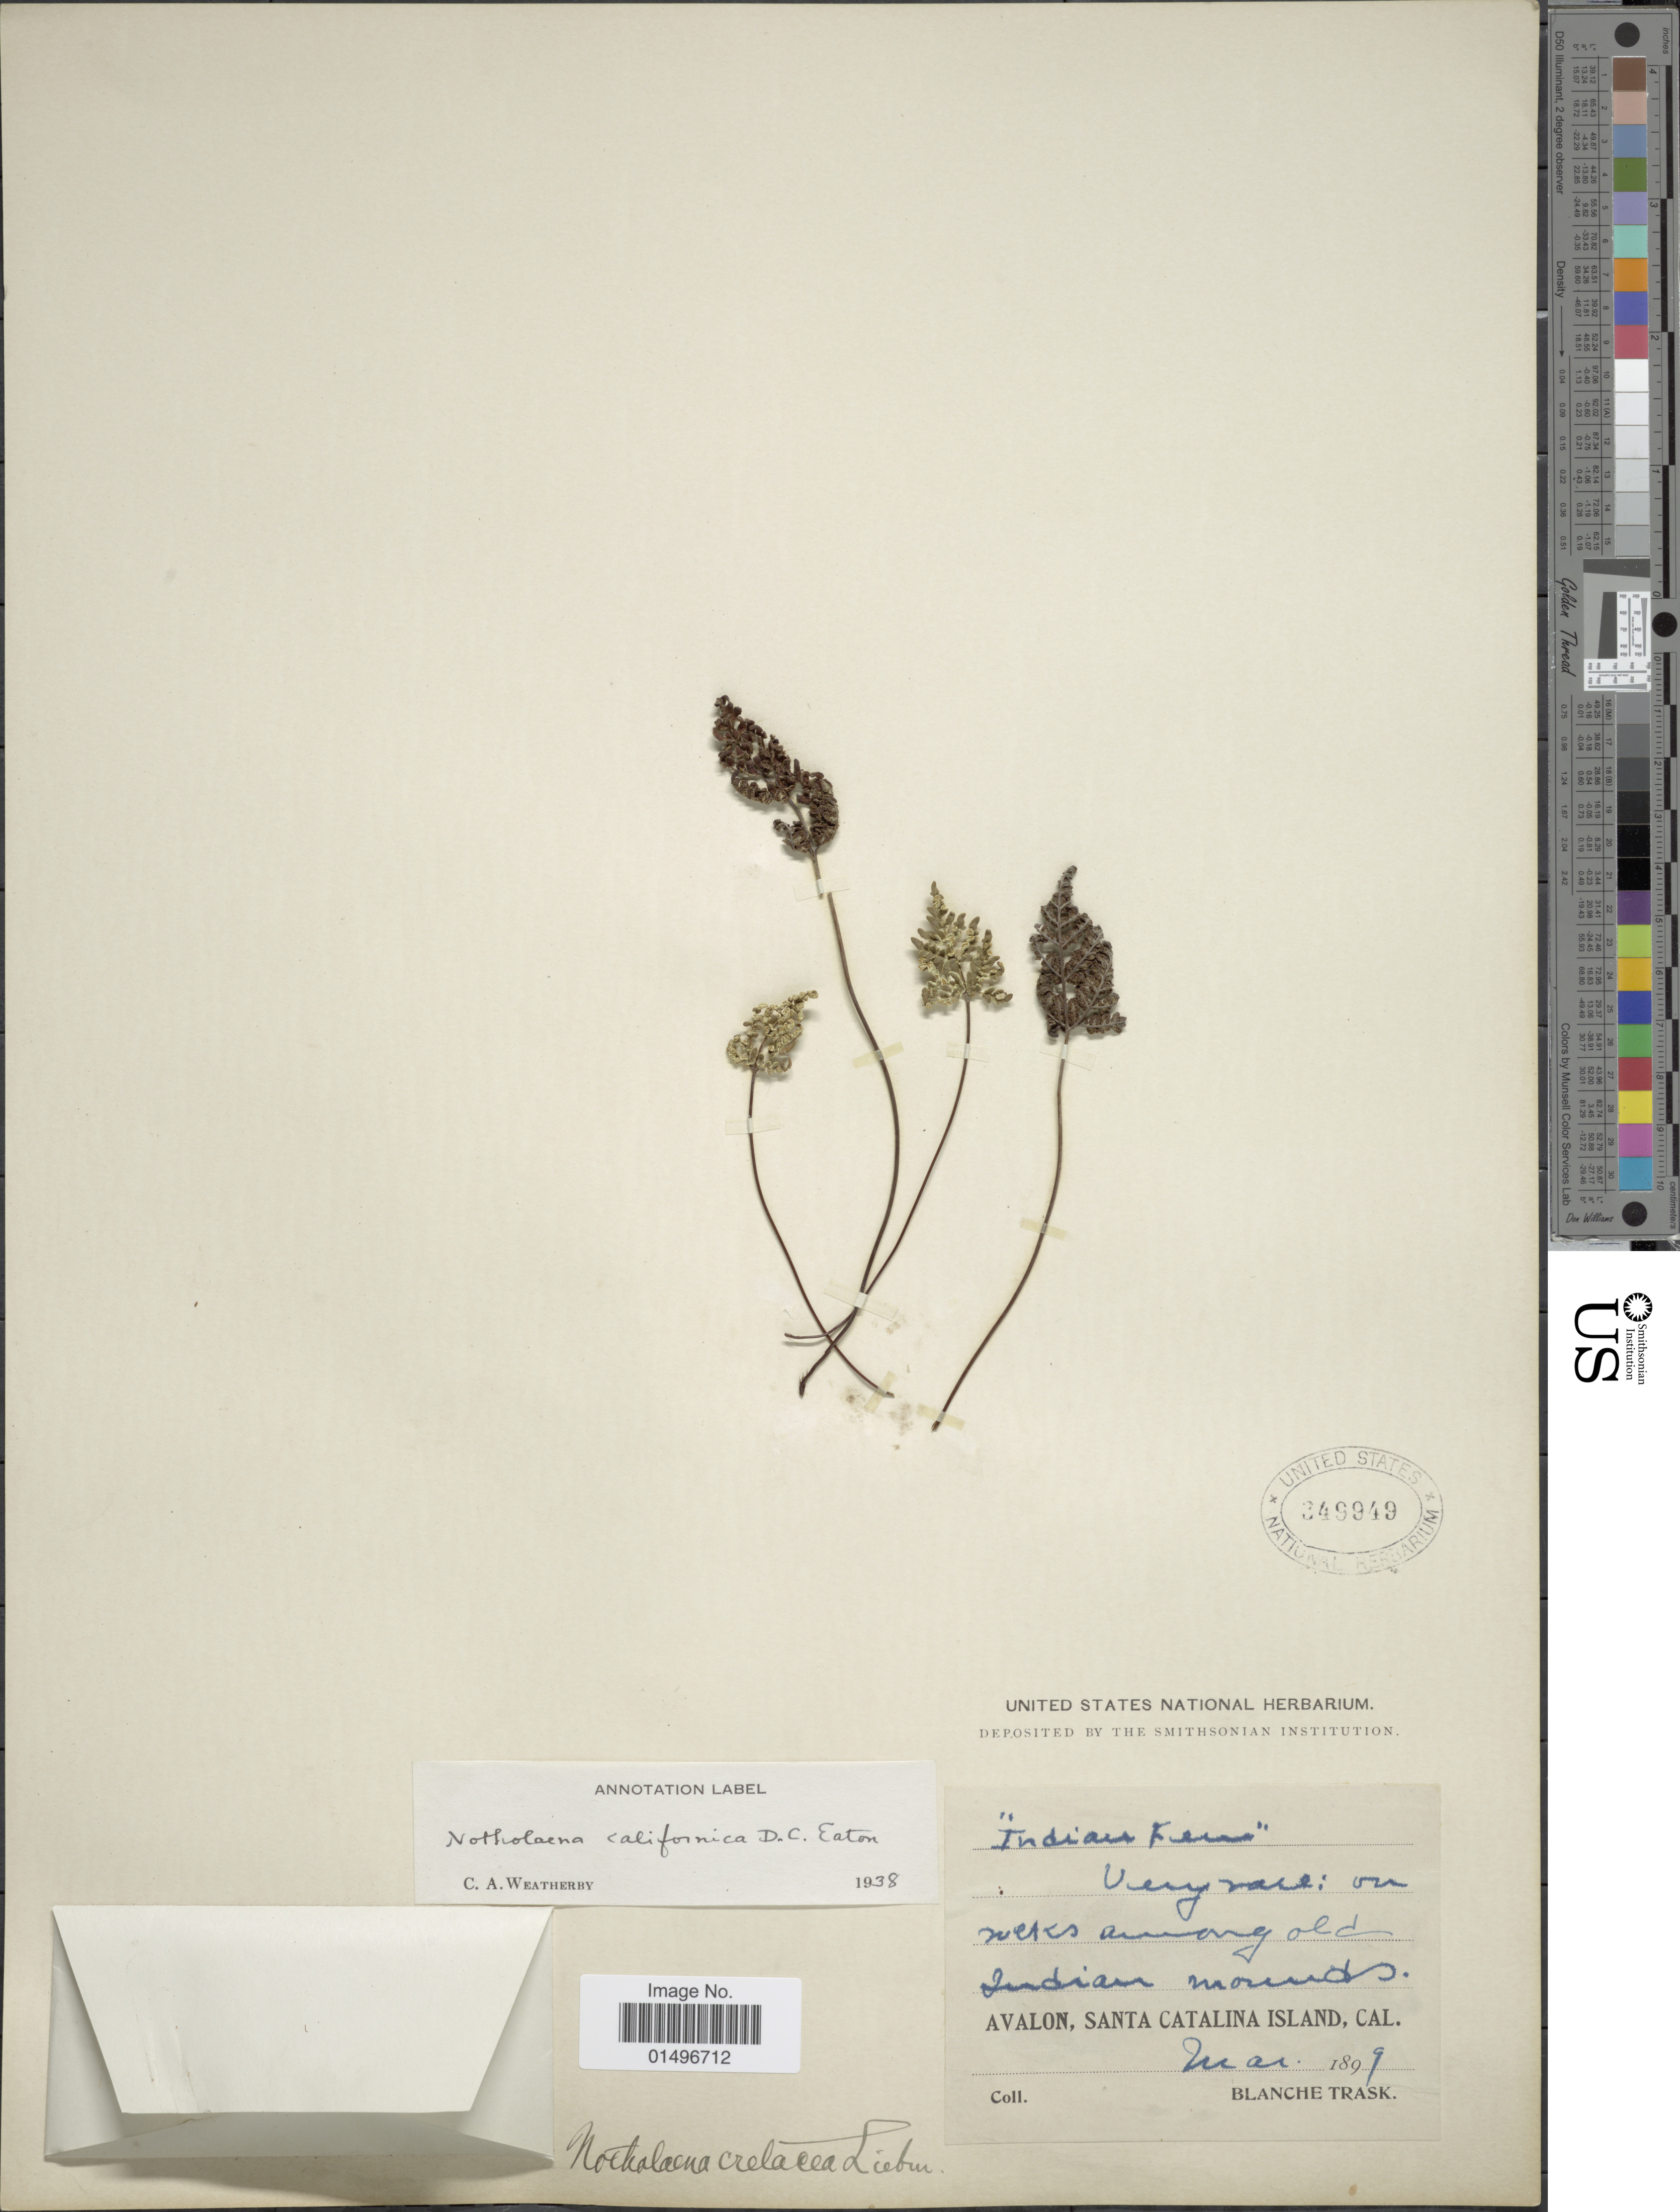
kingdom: Plantae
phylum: Tracheophyta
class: Polypodiopsida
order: Polypodiales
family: Pteridaceae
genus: Aspidotis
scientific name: Aspidotis californica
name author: (Hook.) Nutt. ex Copel.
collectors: B. Trask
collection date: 1899-03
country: United States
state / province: California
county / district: Los Angeles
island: Santa Catalina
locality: California, Avalon, Santa Catalina Island.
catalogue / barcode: US 349949